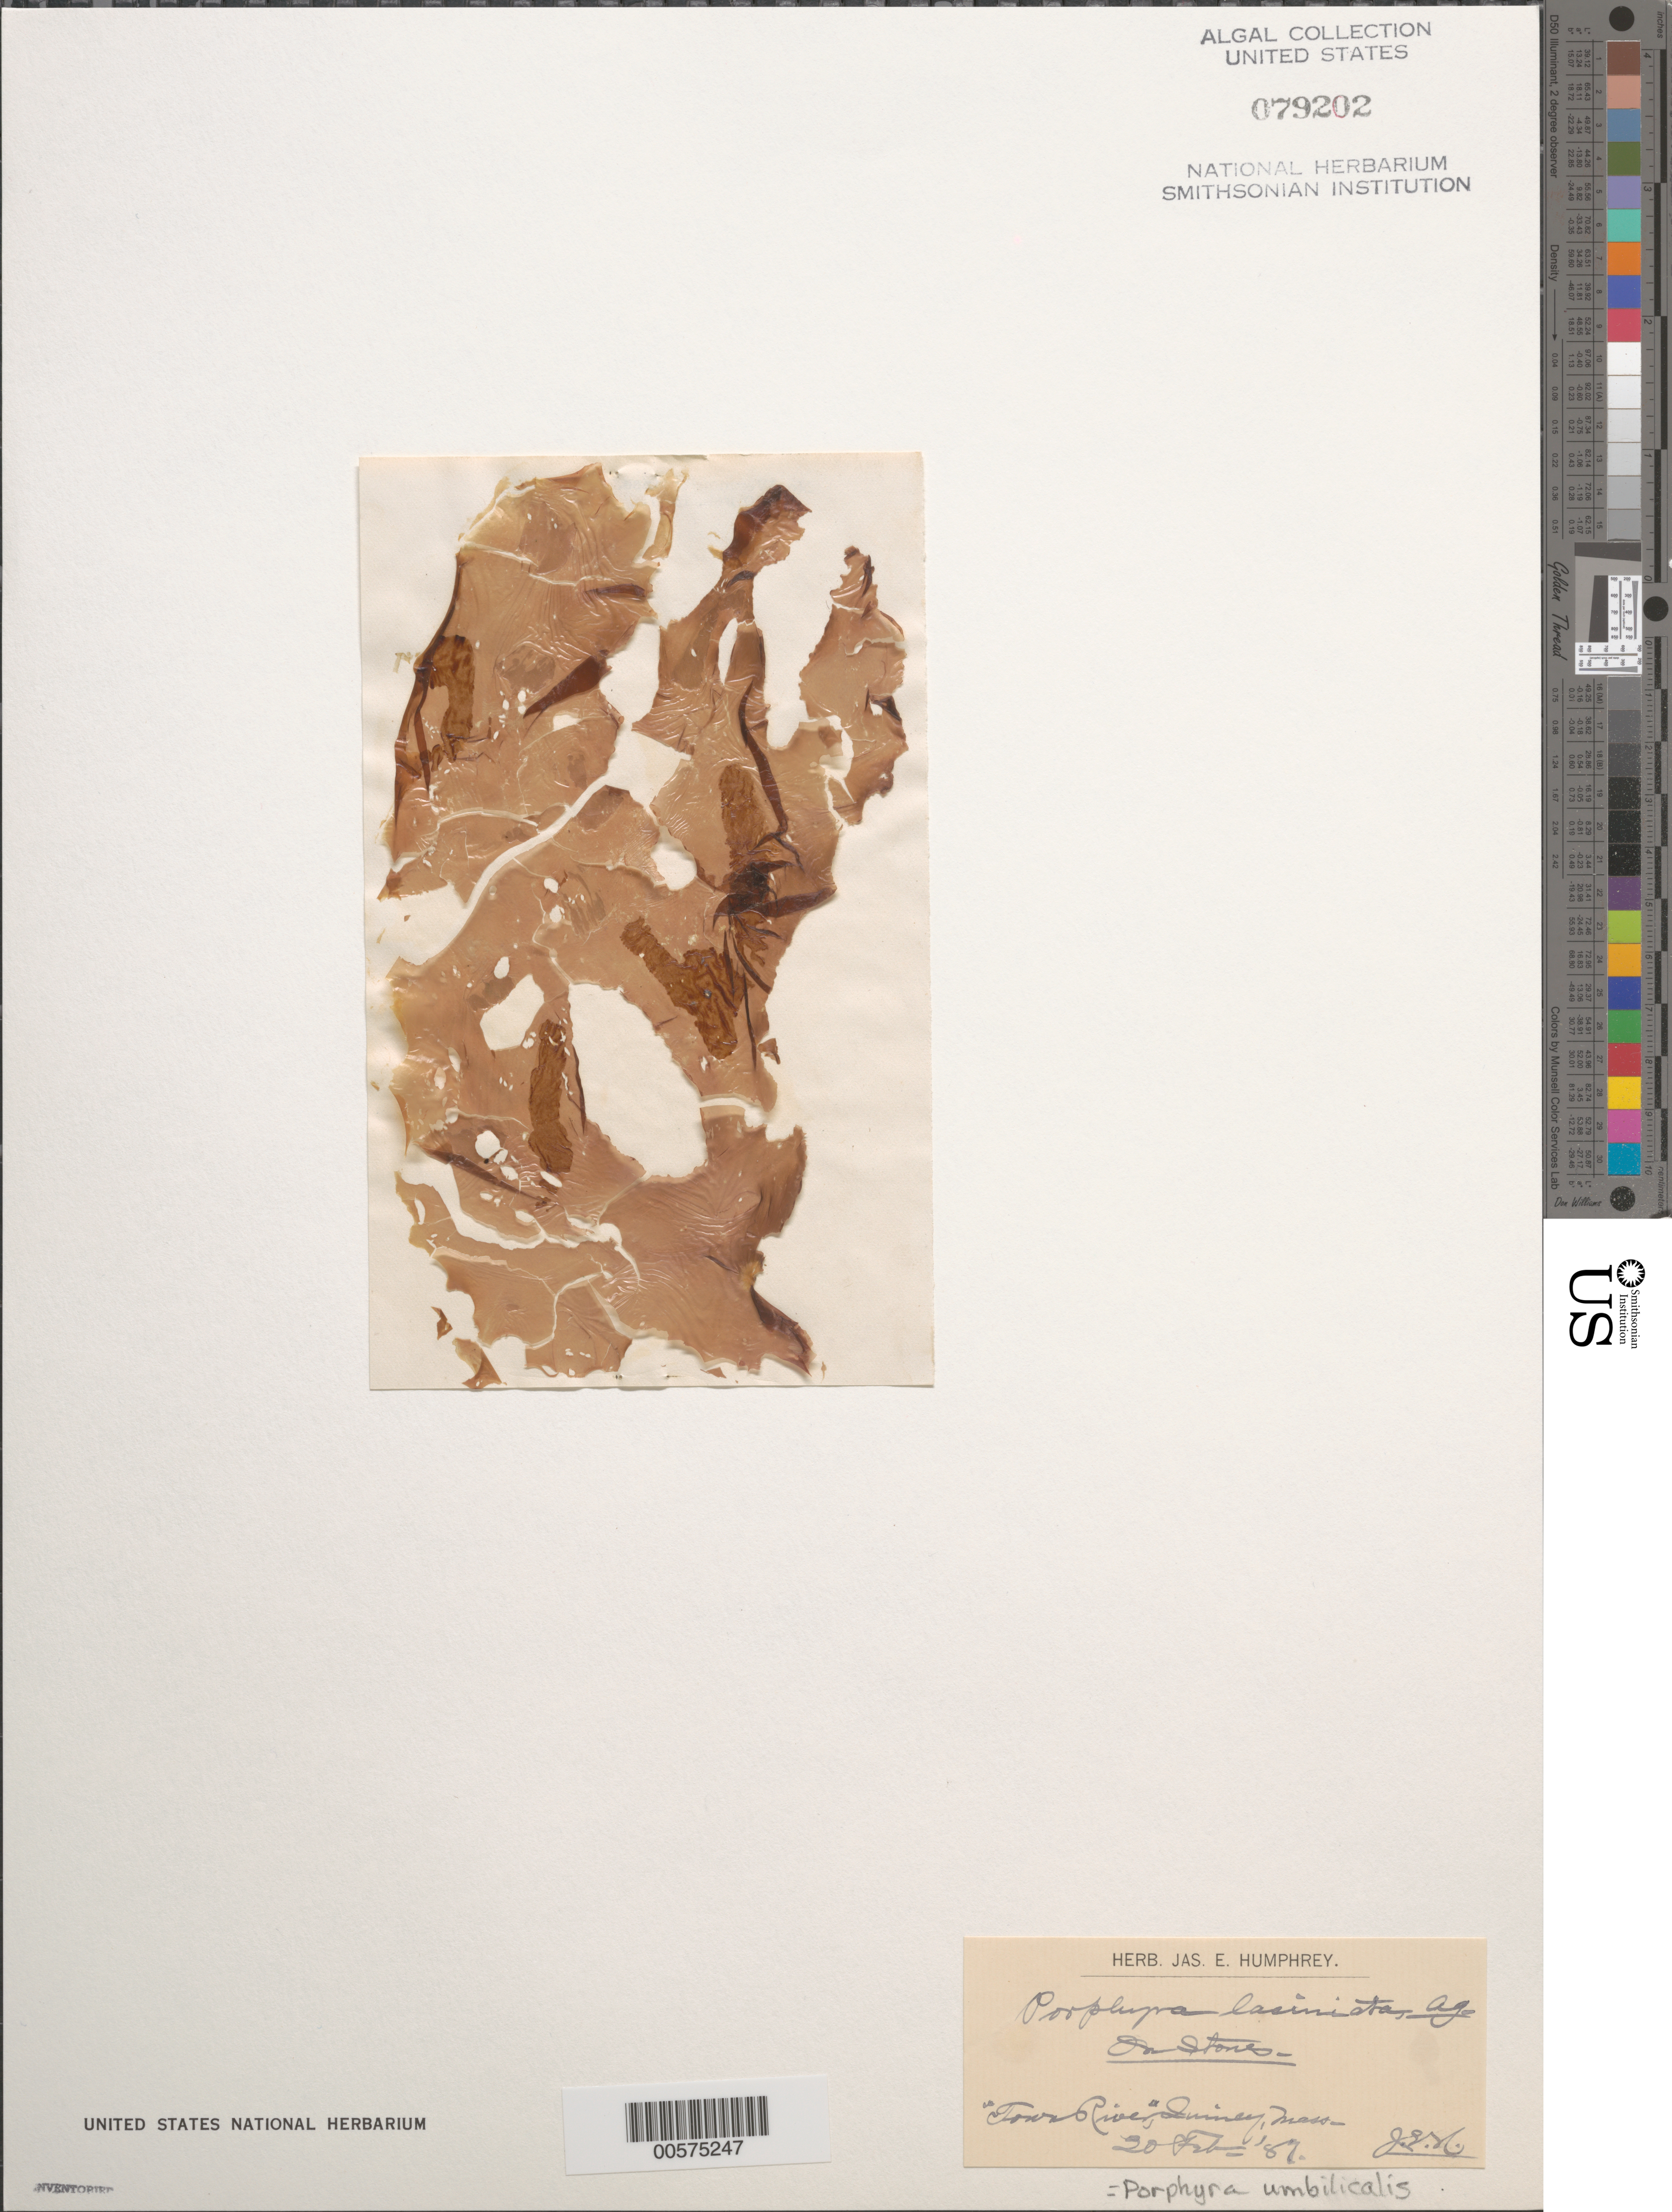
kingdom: Plantae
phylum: Rhodophyta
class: Bangiophyceae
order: Bangiales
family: Bangiaceae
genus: Porphyra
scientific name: Porphyra umbilicalis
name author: Kütz.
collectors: J. Humphrey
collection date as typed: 20 Feb 1887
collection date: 1887-02-20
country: United States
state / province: Massachusetts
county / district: Norfolk County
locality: Town River, Quincy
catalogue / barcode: US 79202